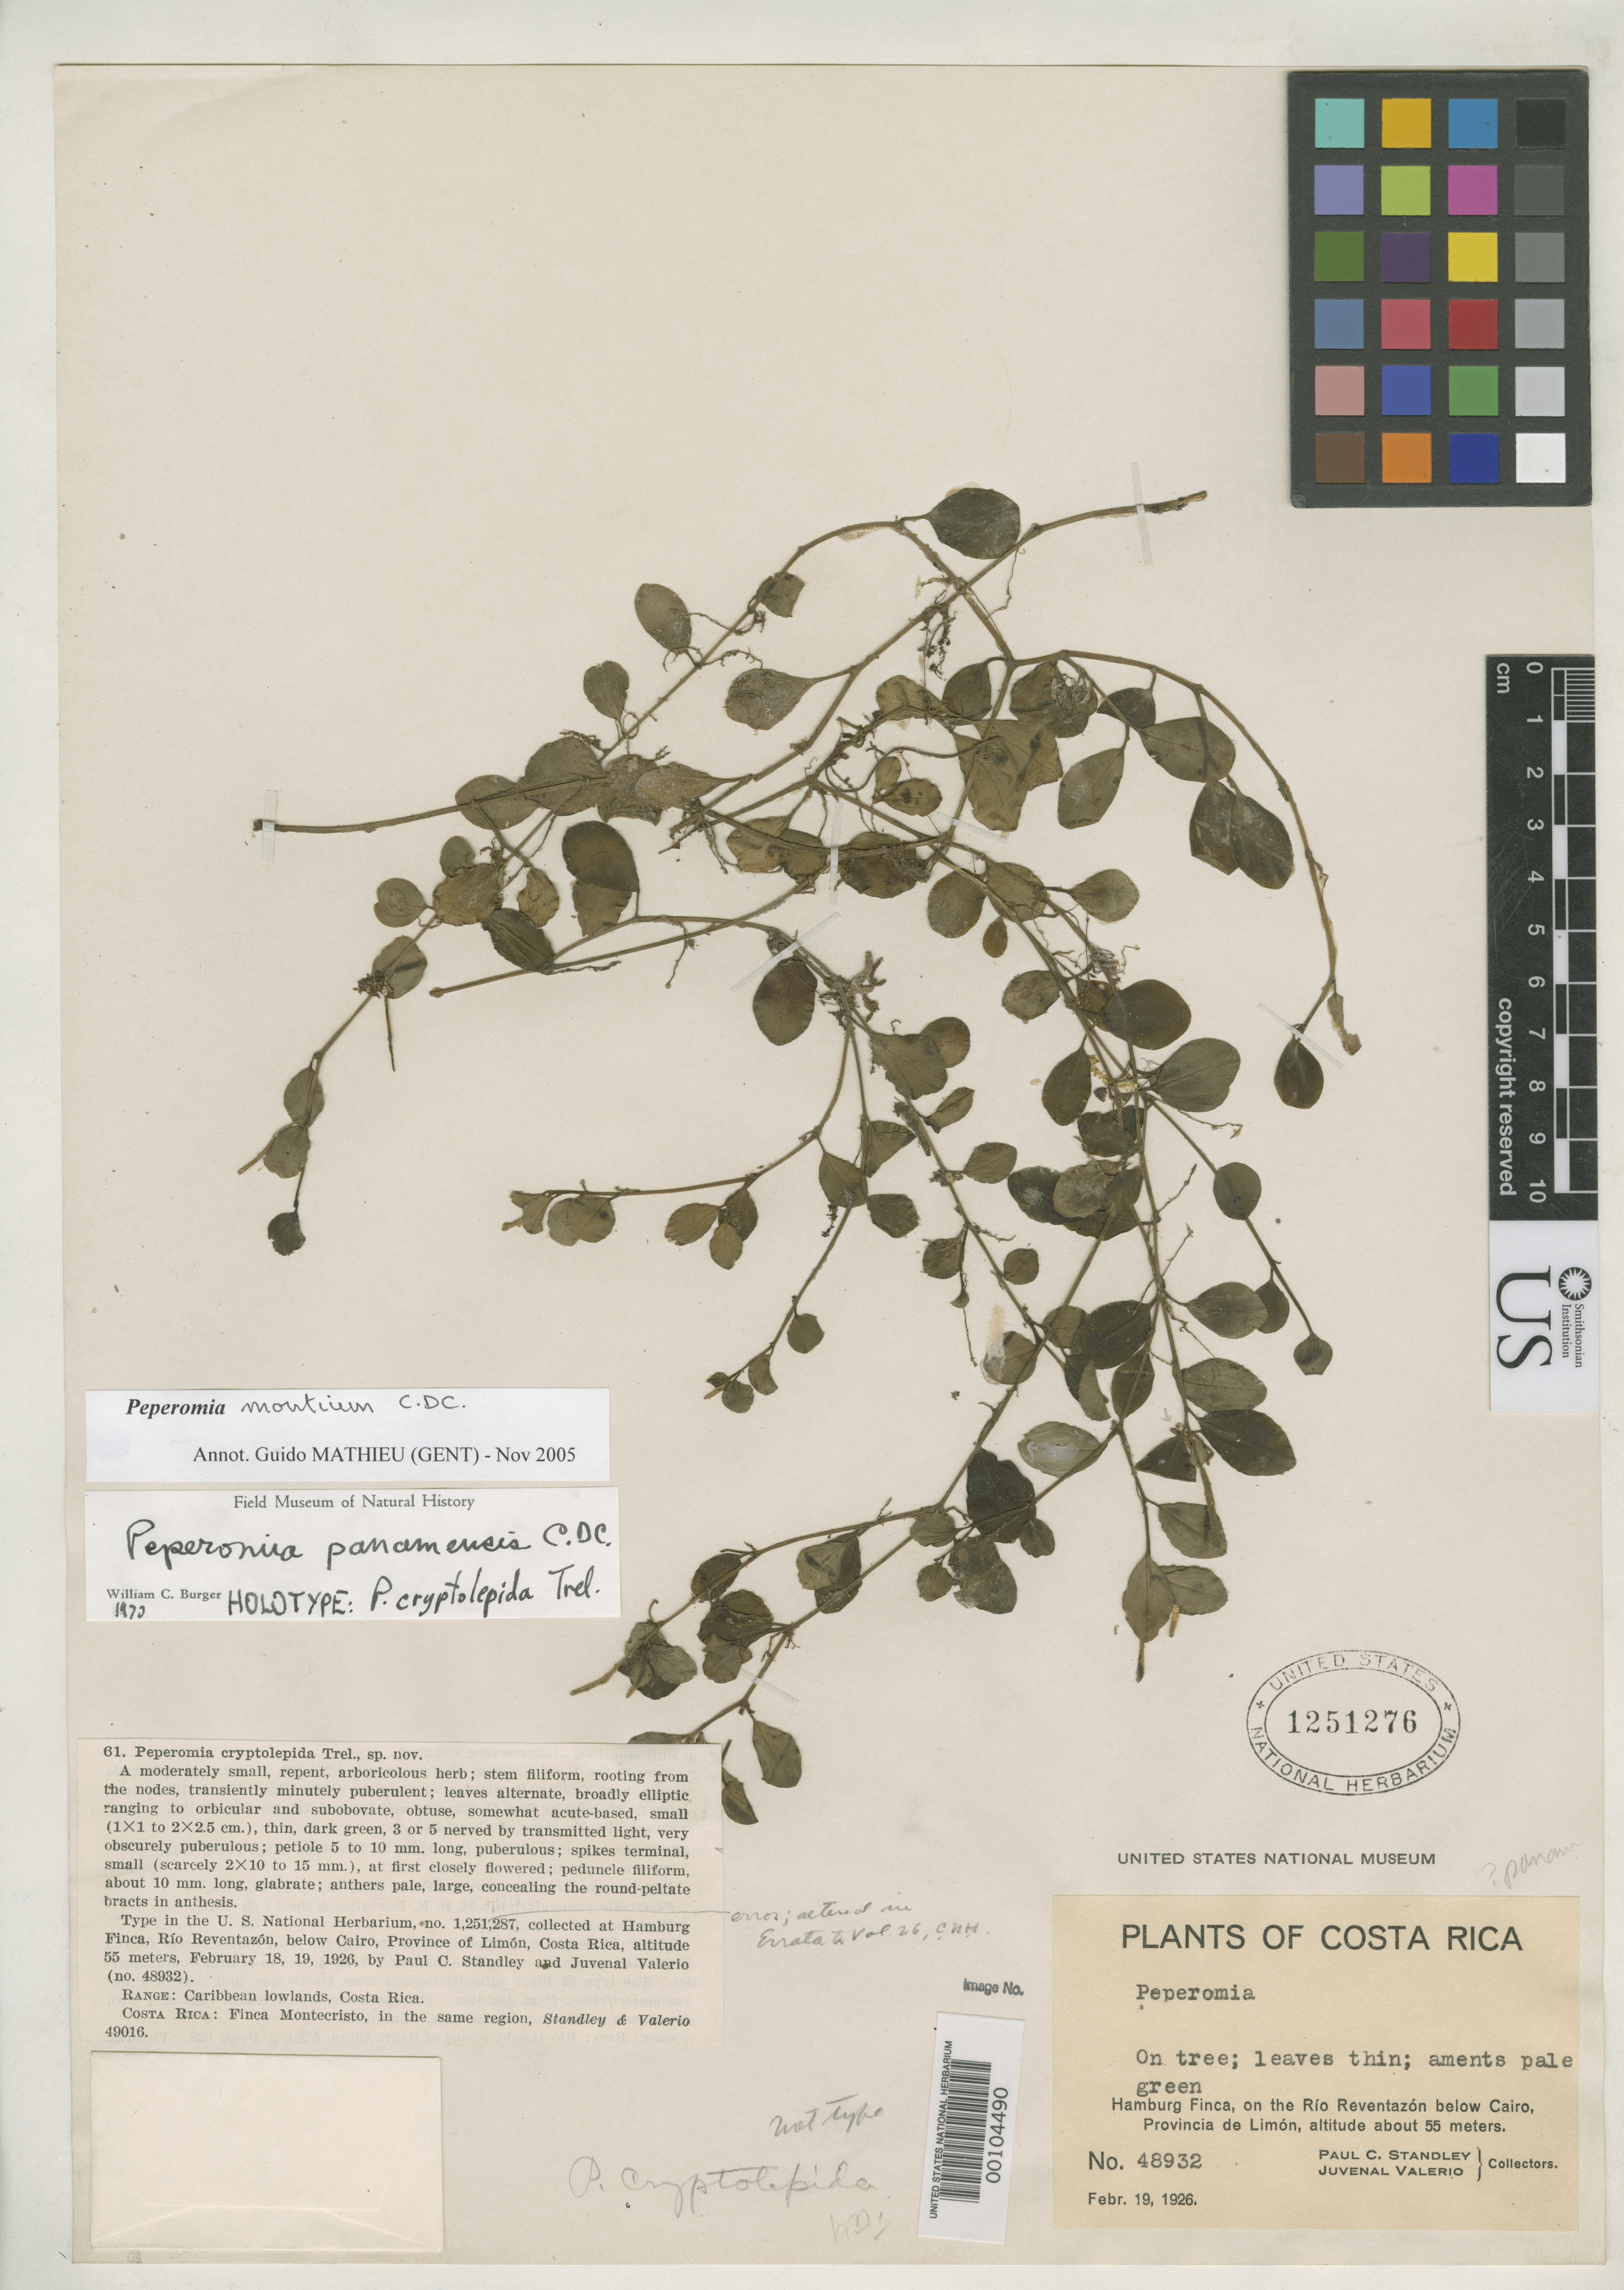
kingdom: Plantae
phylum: Tracheophyta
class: Magnoliopsida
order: Piperales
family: Piperaceae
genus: Peperomia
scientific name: Peperomia cryptolepida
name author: Trel.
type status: Holotype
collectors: P. C. Standley & J. Valerio R.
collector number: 48932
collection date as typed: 19 Feb 1926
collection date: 1926-02-19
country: Costa Rica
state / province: Limón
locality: Hamburg Finca, Rio Reventazon below Cairo.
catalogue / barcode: US 1251276